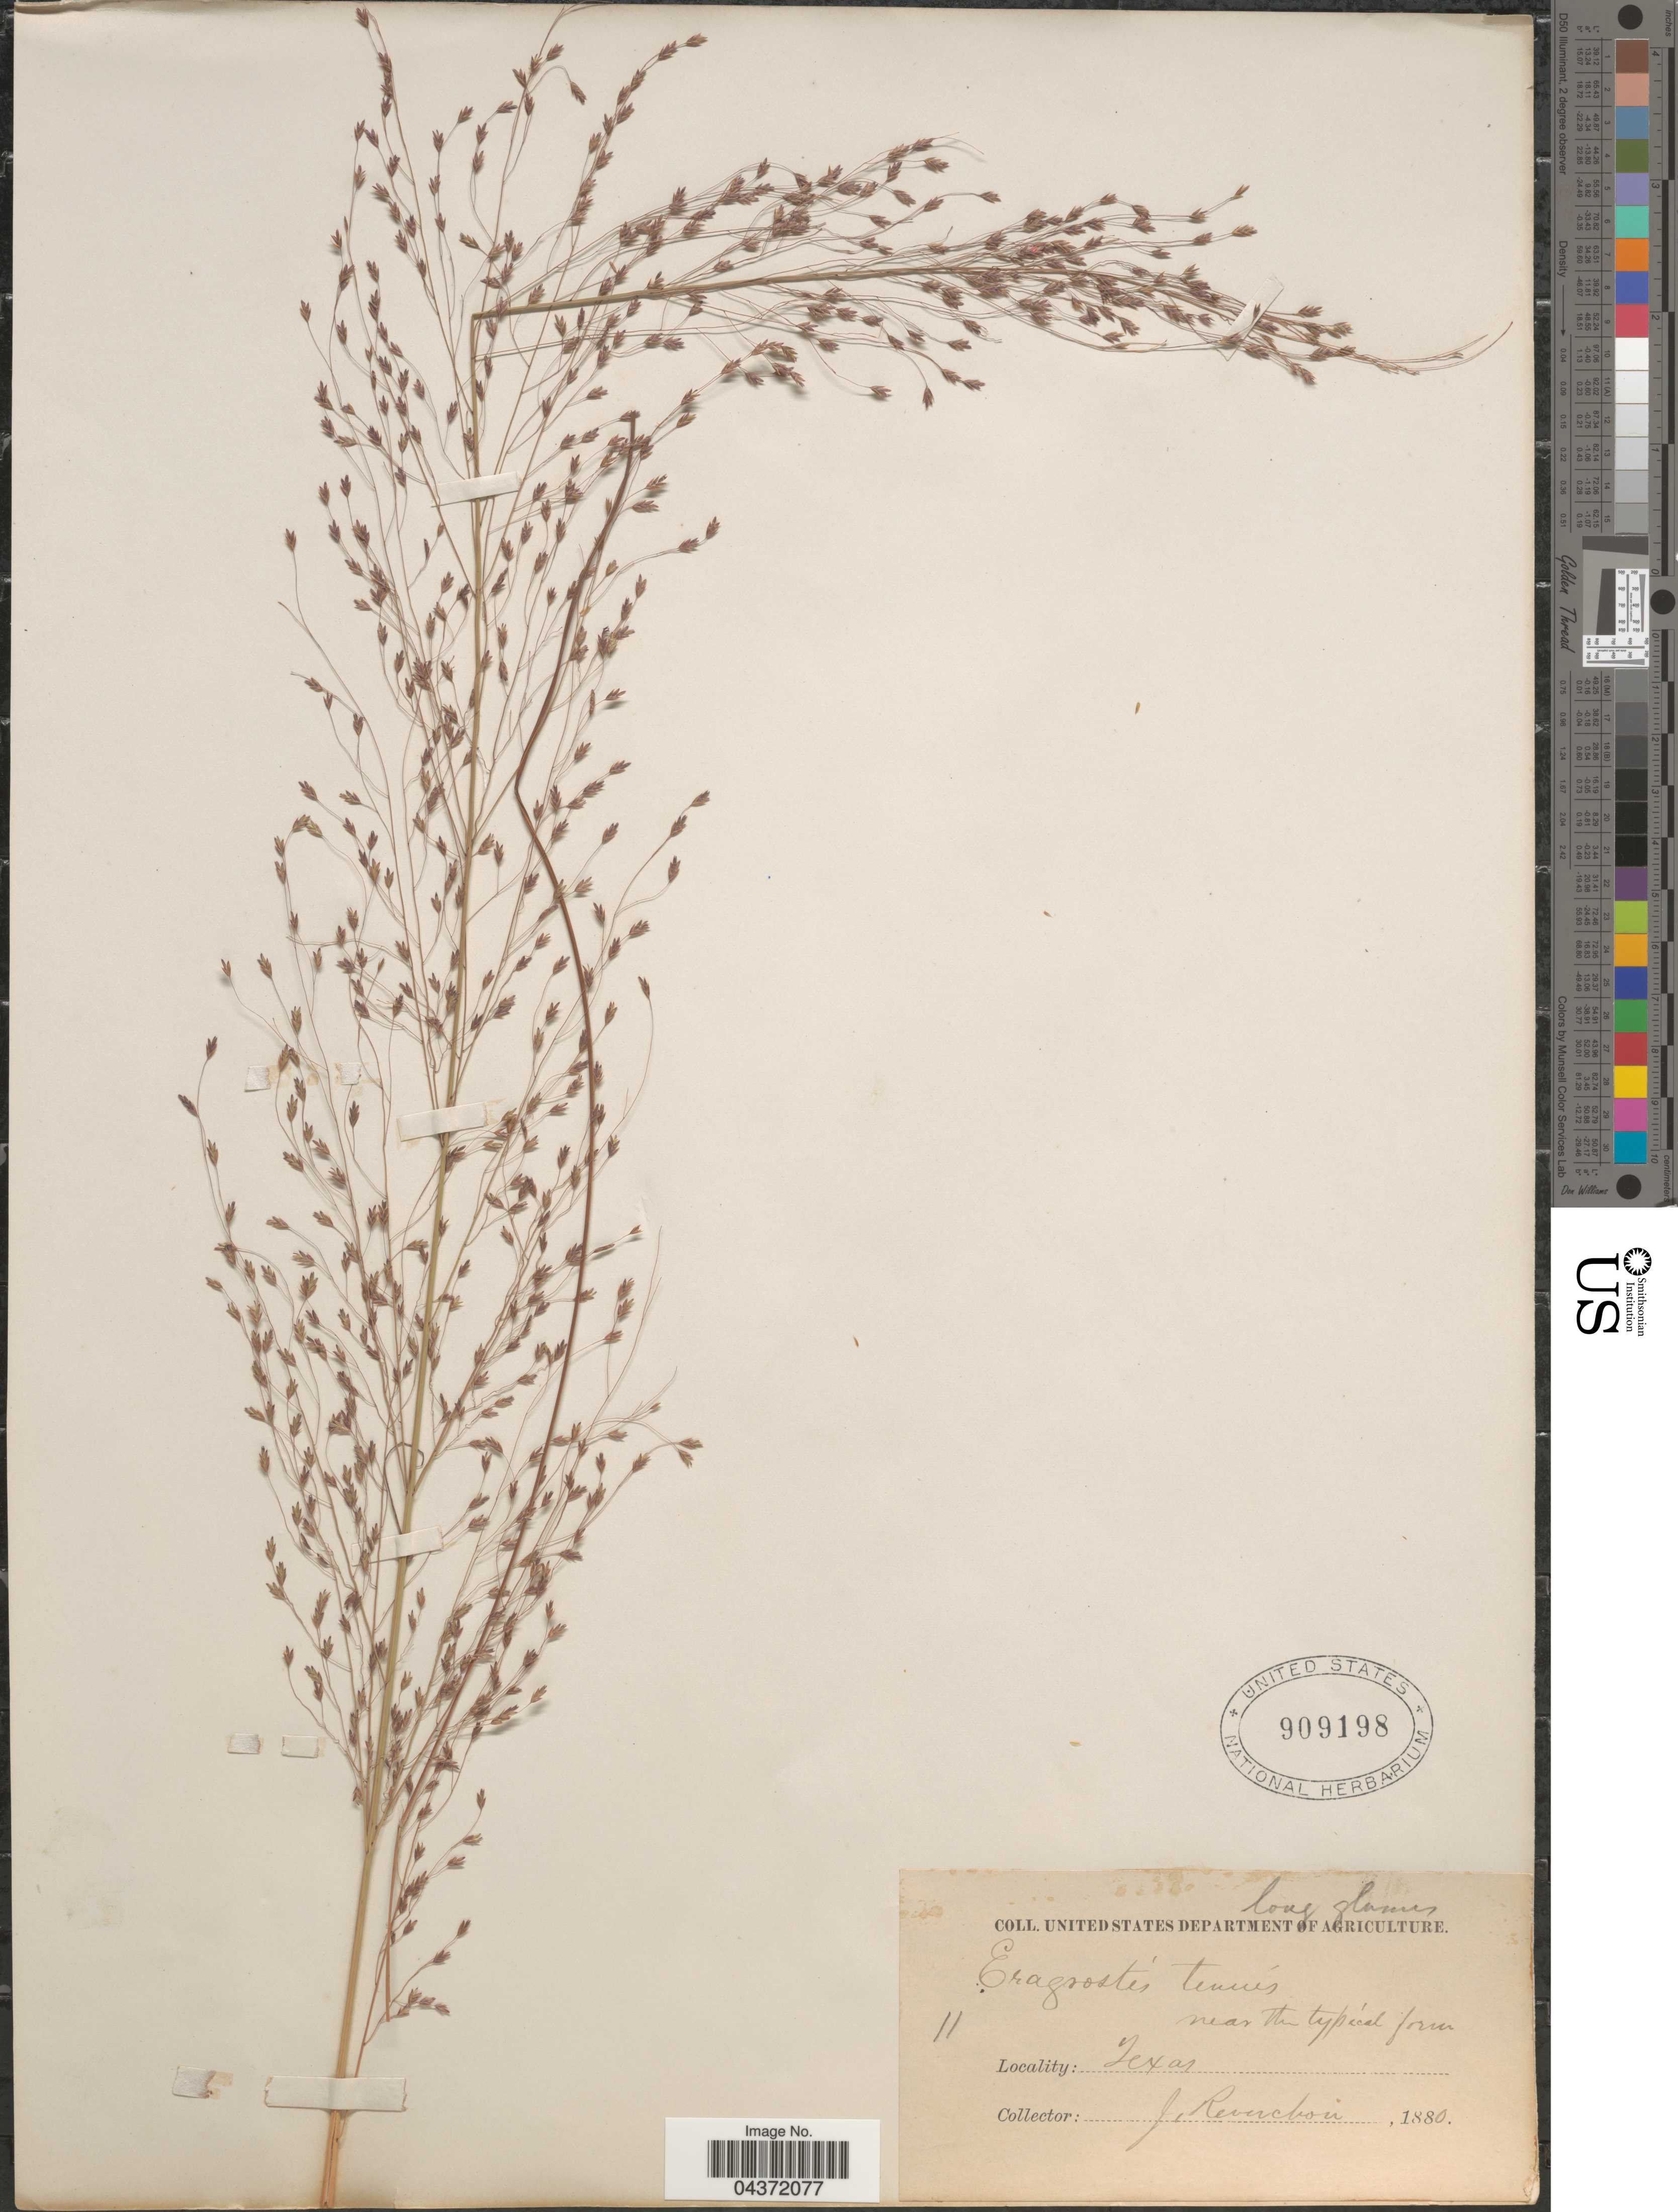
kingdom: Plantae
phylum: Tracheophyta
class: Liliopsida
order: Poales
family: Poaceae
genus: Eragrostis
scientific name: Eragrostis trichodes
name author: (Nutt.) Alph. Wood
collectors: J. Reverchon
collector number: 11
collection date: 1880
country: United States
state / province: Texas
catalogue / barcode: US 909198